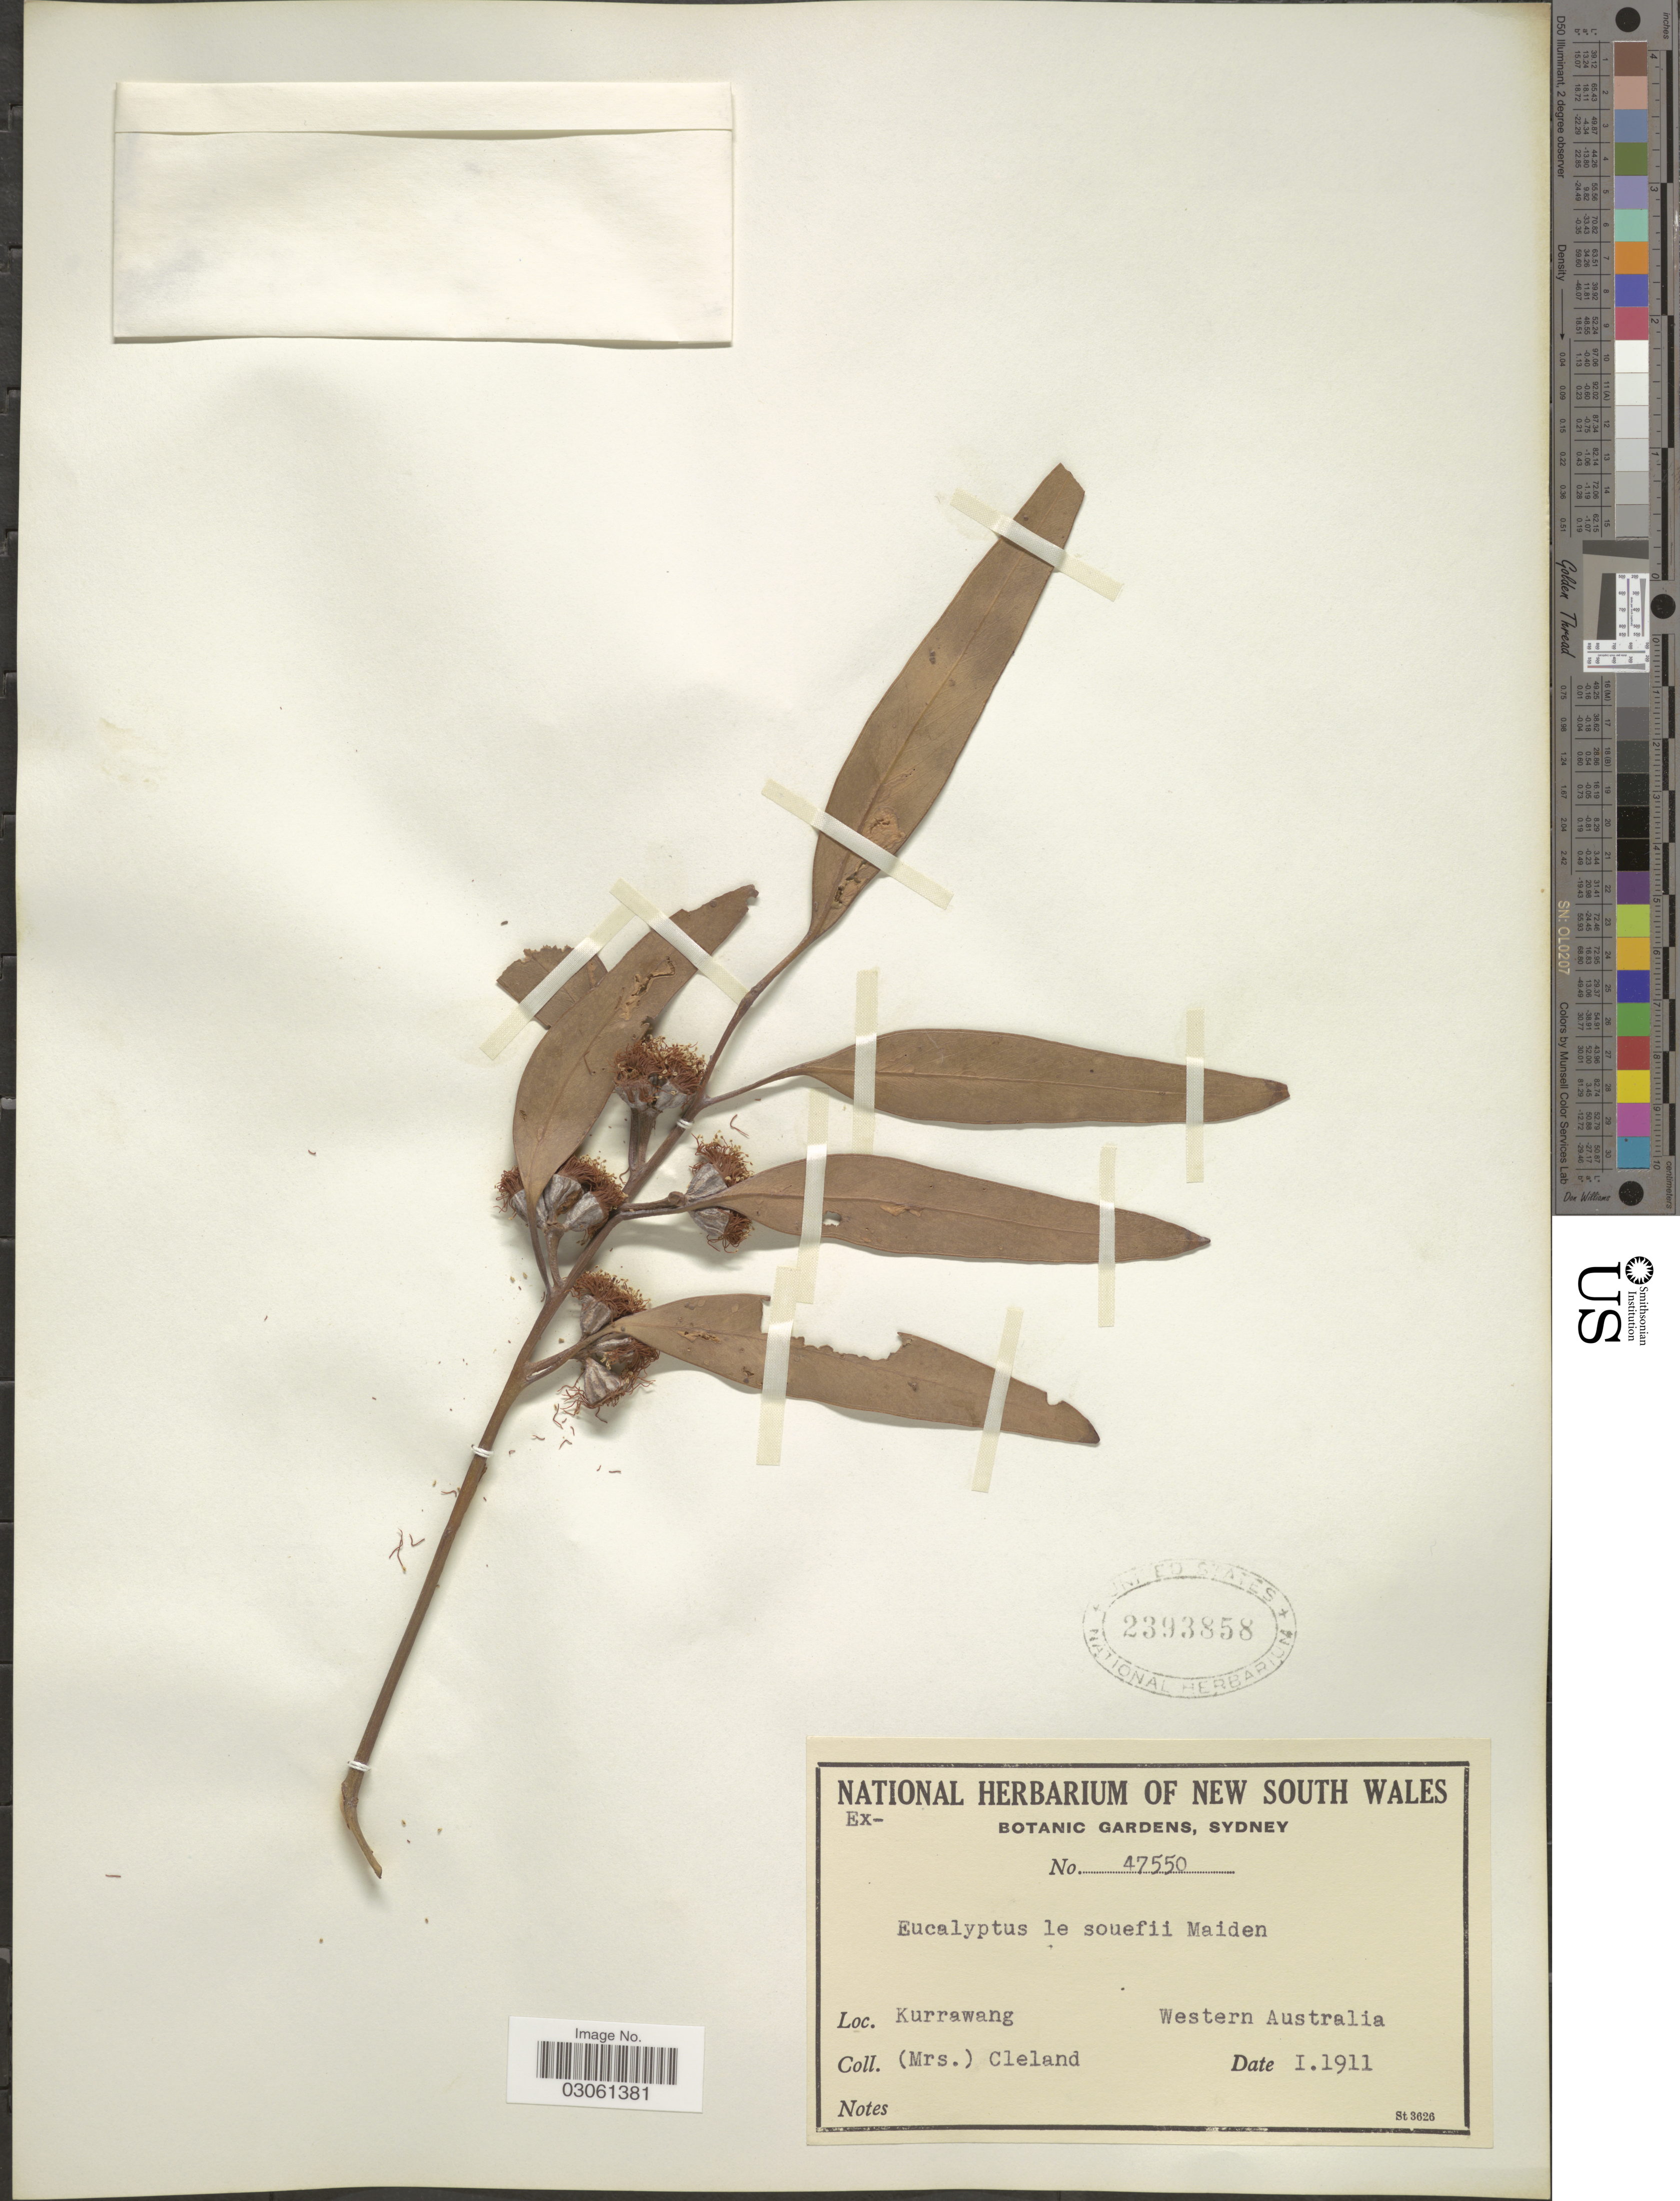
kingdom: Plantae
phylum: Tracheophyta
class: Magnoliopsida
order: Myrtales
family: Myrtaceae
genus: Eucalyptus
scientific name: Eucalyptus lesouefii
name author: Maiden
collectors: Cleland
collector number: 47550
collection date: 1911-01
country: Australia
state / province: Western Australia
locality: Kurrawang.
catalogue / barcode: US 2393858